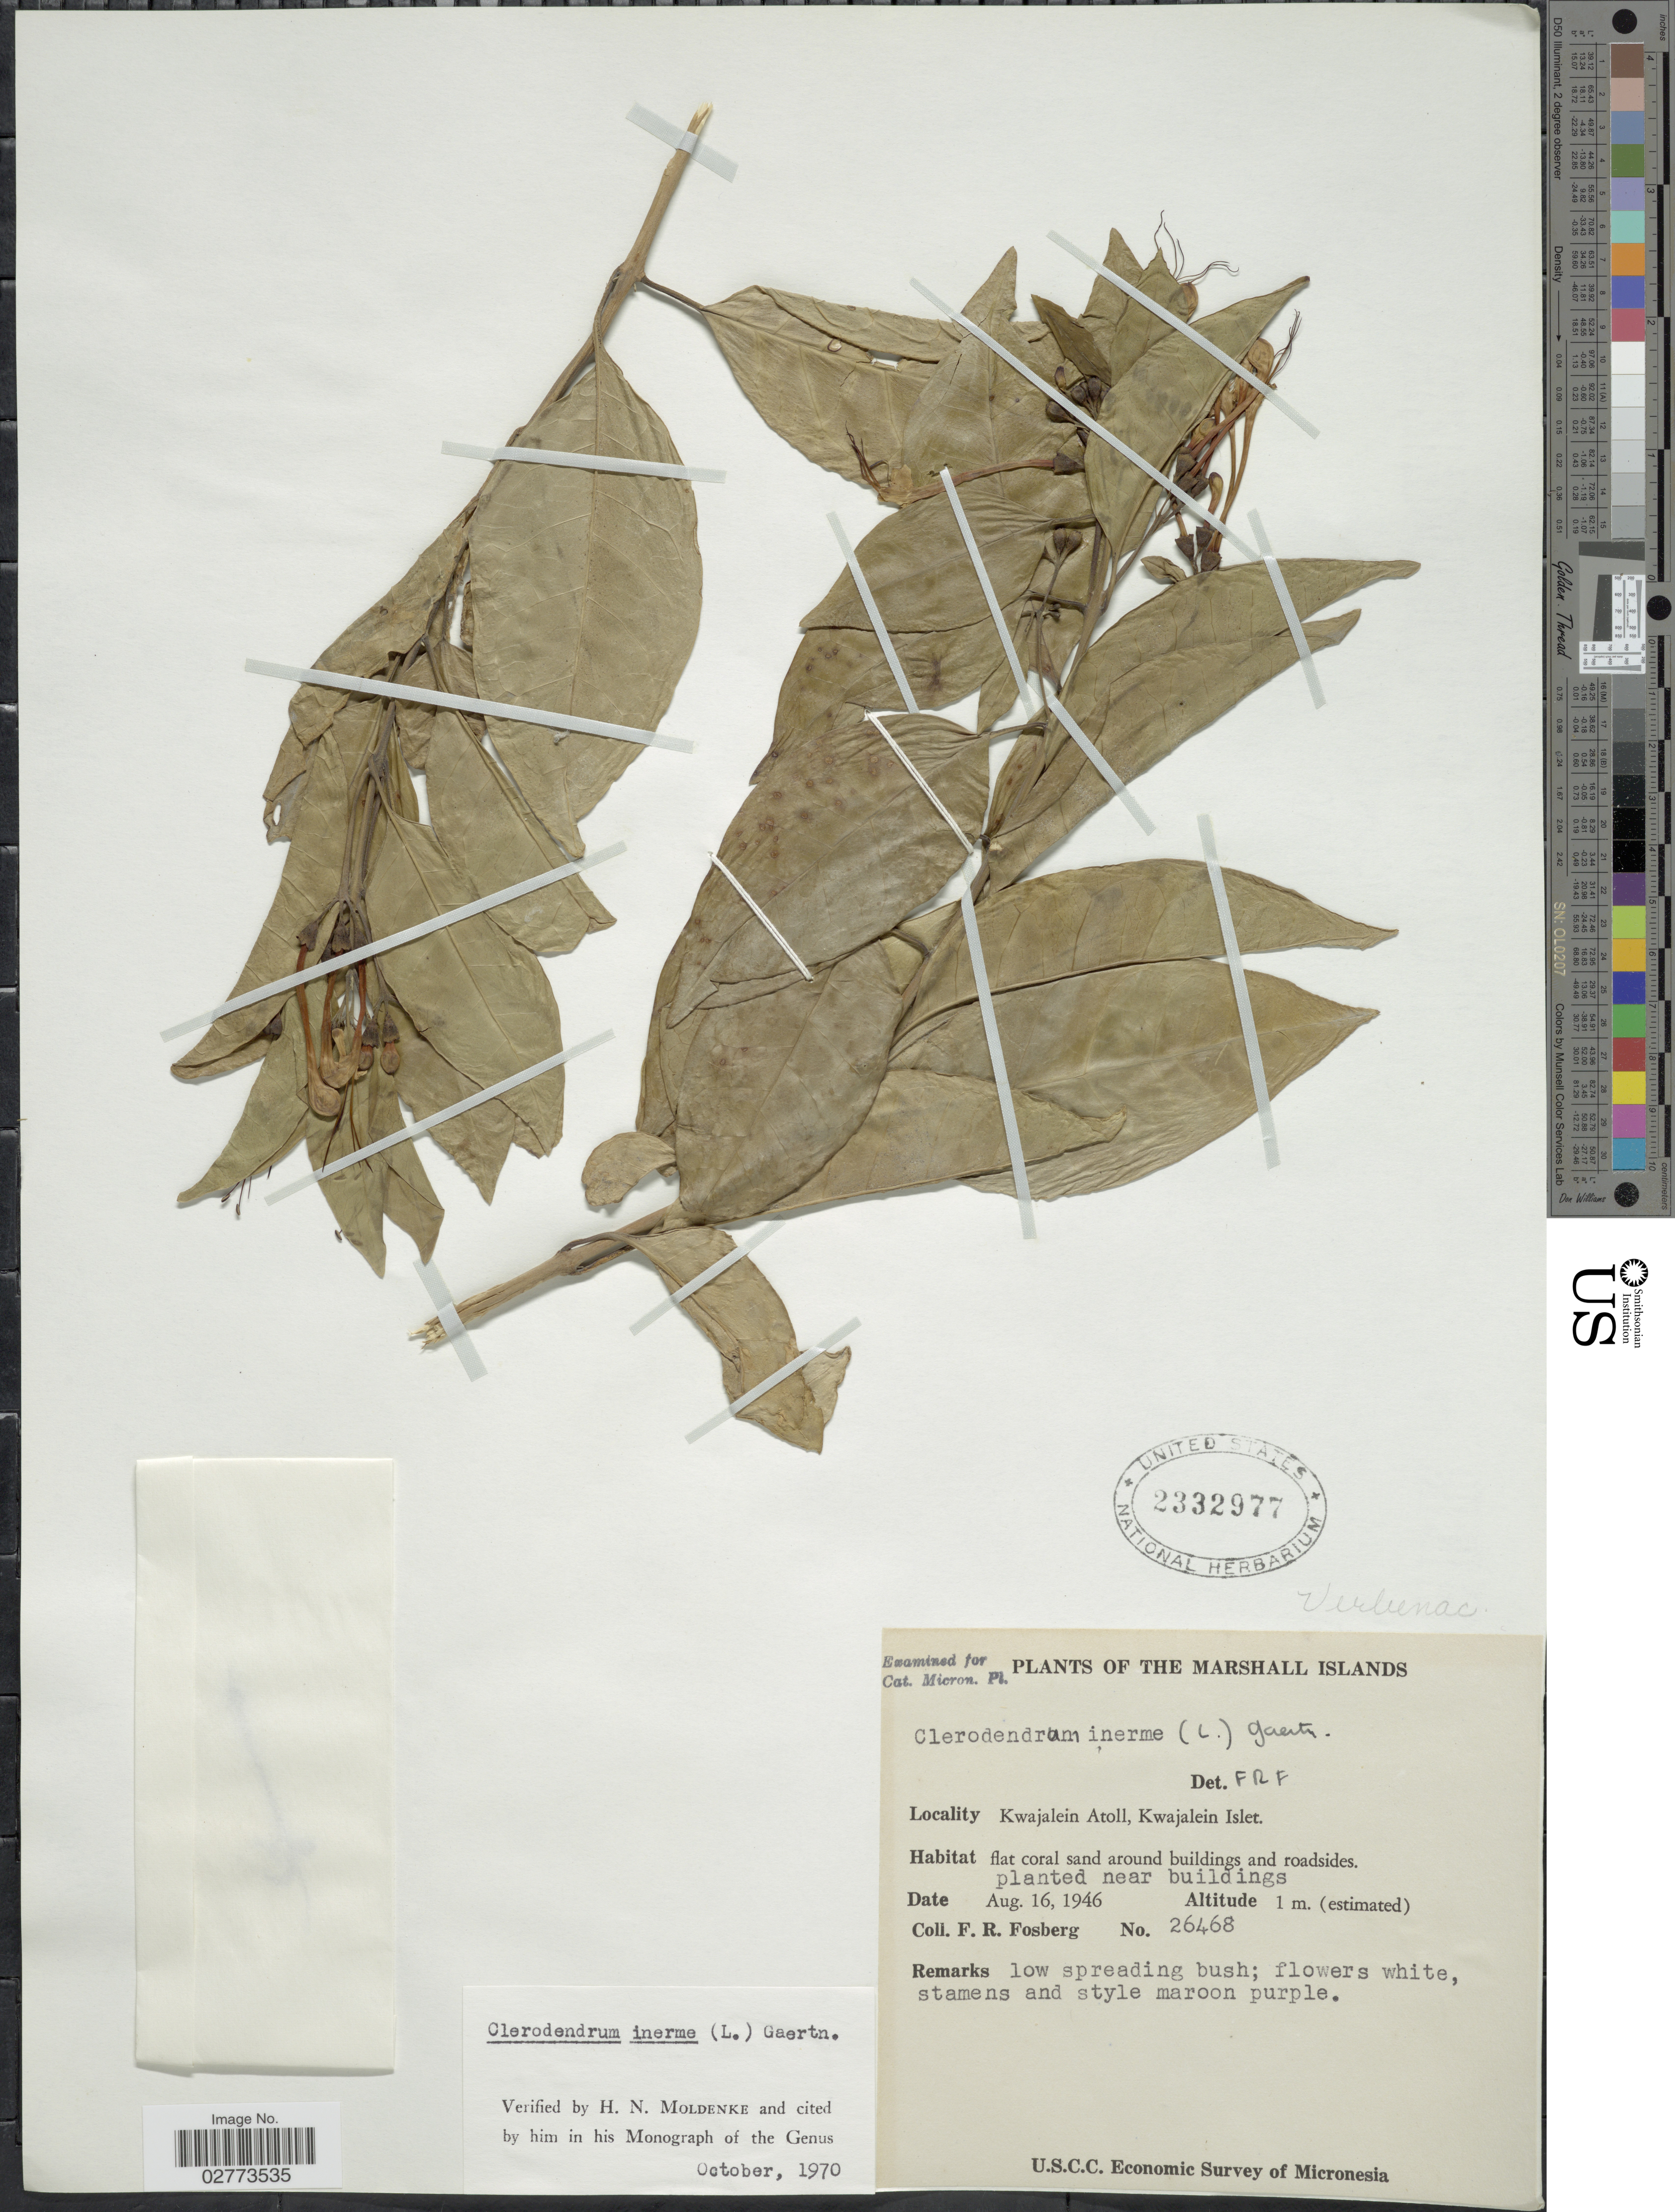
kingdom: Plantae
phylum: Tracheophyta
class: Magnoliopsida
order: Lamiales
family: Lamiaceae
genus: Clerodendrum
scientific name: Clerodendrum inerme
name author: (L.) Gaertn.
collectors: F. R. Fosberg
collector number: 26468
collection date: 1946-08-16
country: Marshall Islands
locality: Kwajalein Atoll, Kwajalein Islet.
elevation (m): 1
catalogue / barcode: US 2332977